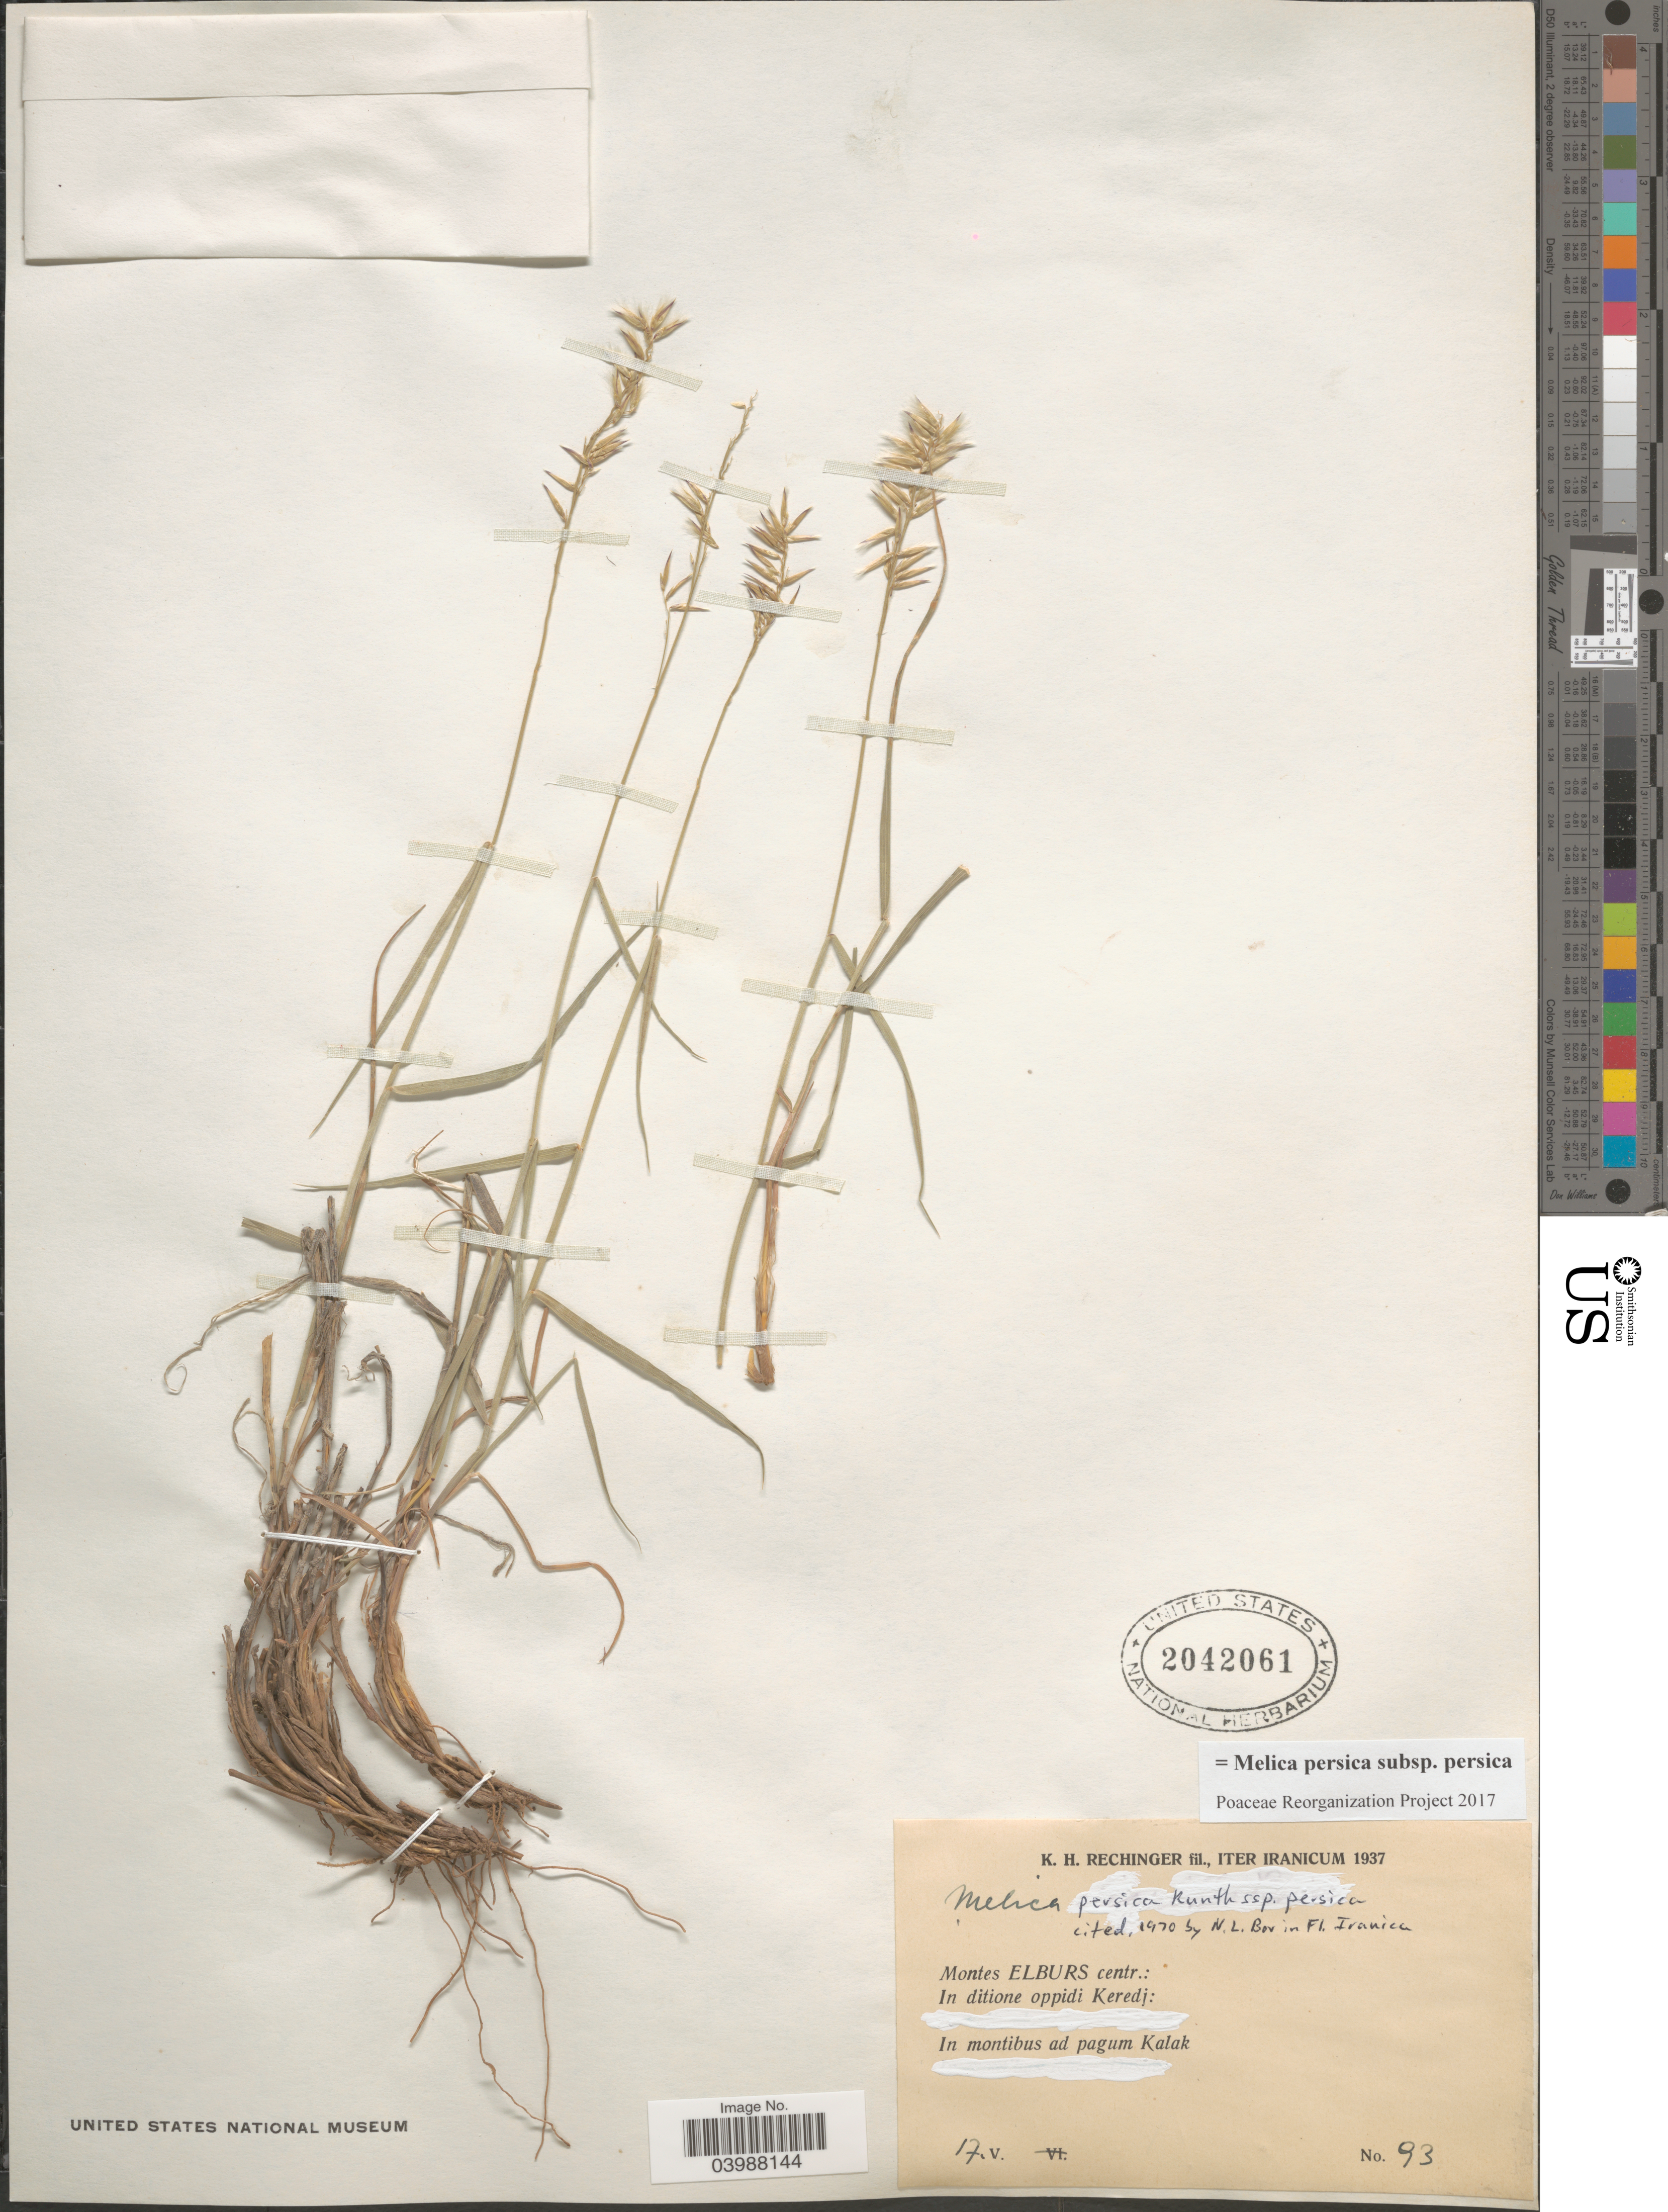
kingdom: Plantae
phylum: Tracheophyta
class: Liliopsida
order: Poales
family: Poaceae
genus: Melica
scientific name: Melica persica subsp. persica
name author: Kunth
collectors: K. H. Rechinger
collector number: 93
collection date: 1937-05-17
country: Iran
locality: Iter Iranicum. Montes Elburs centr.: In ditione oppidi Keredj: In montibus ad pagum Kalak.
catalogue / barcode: US 2042061